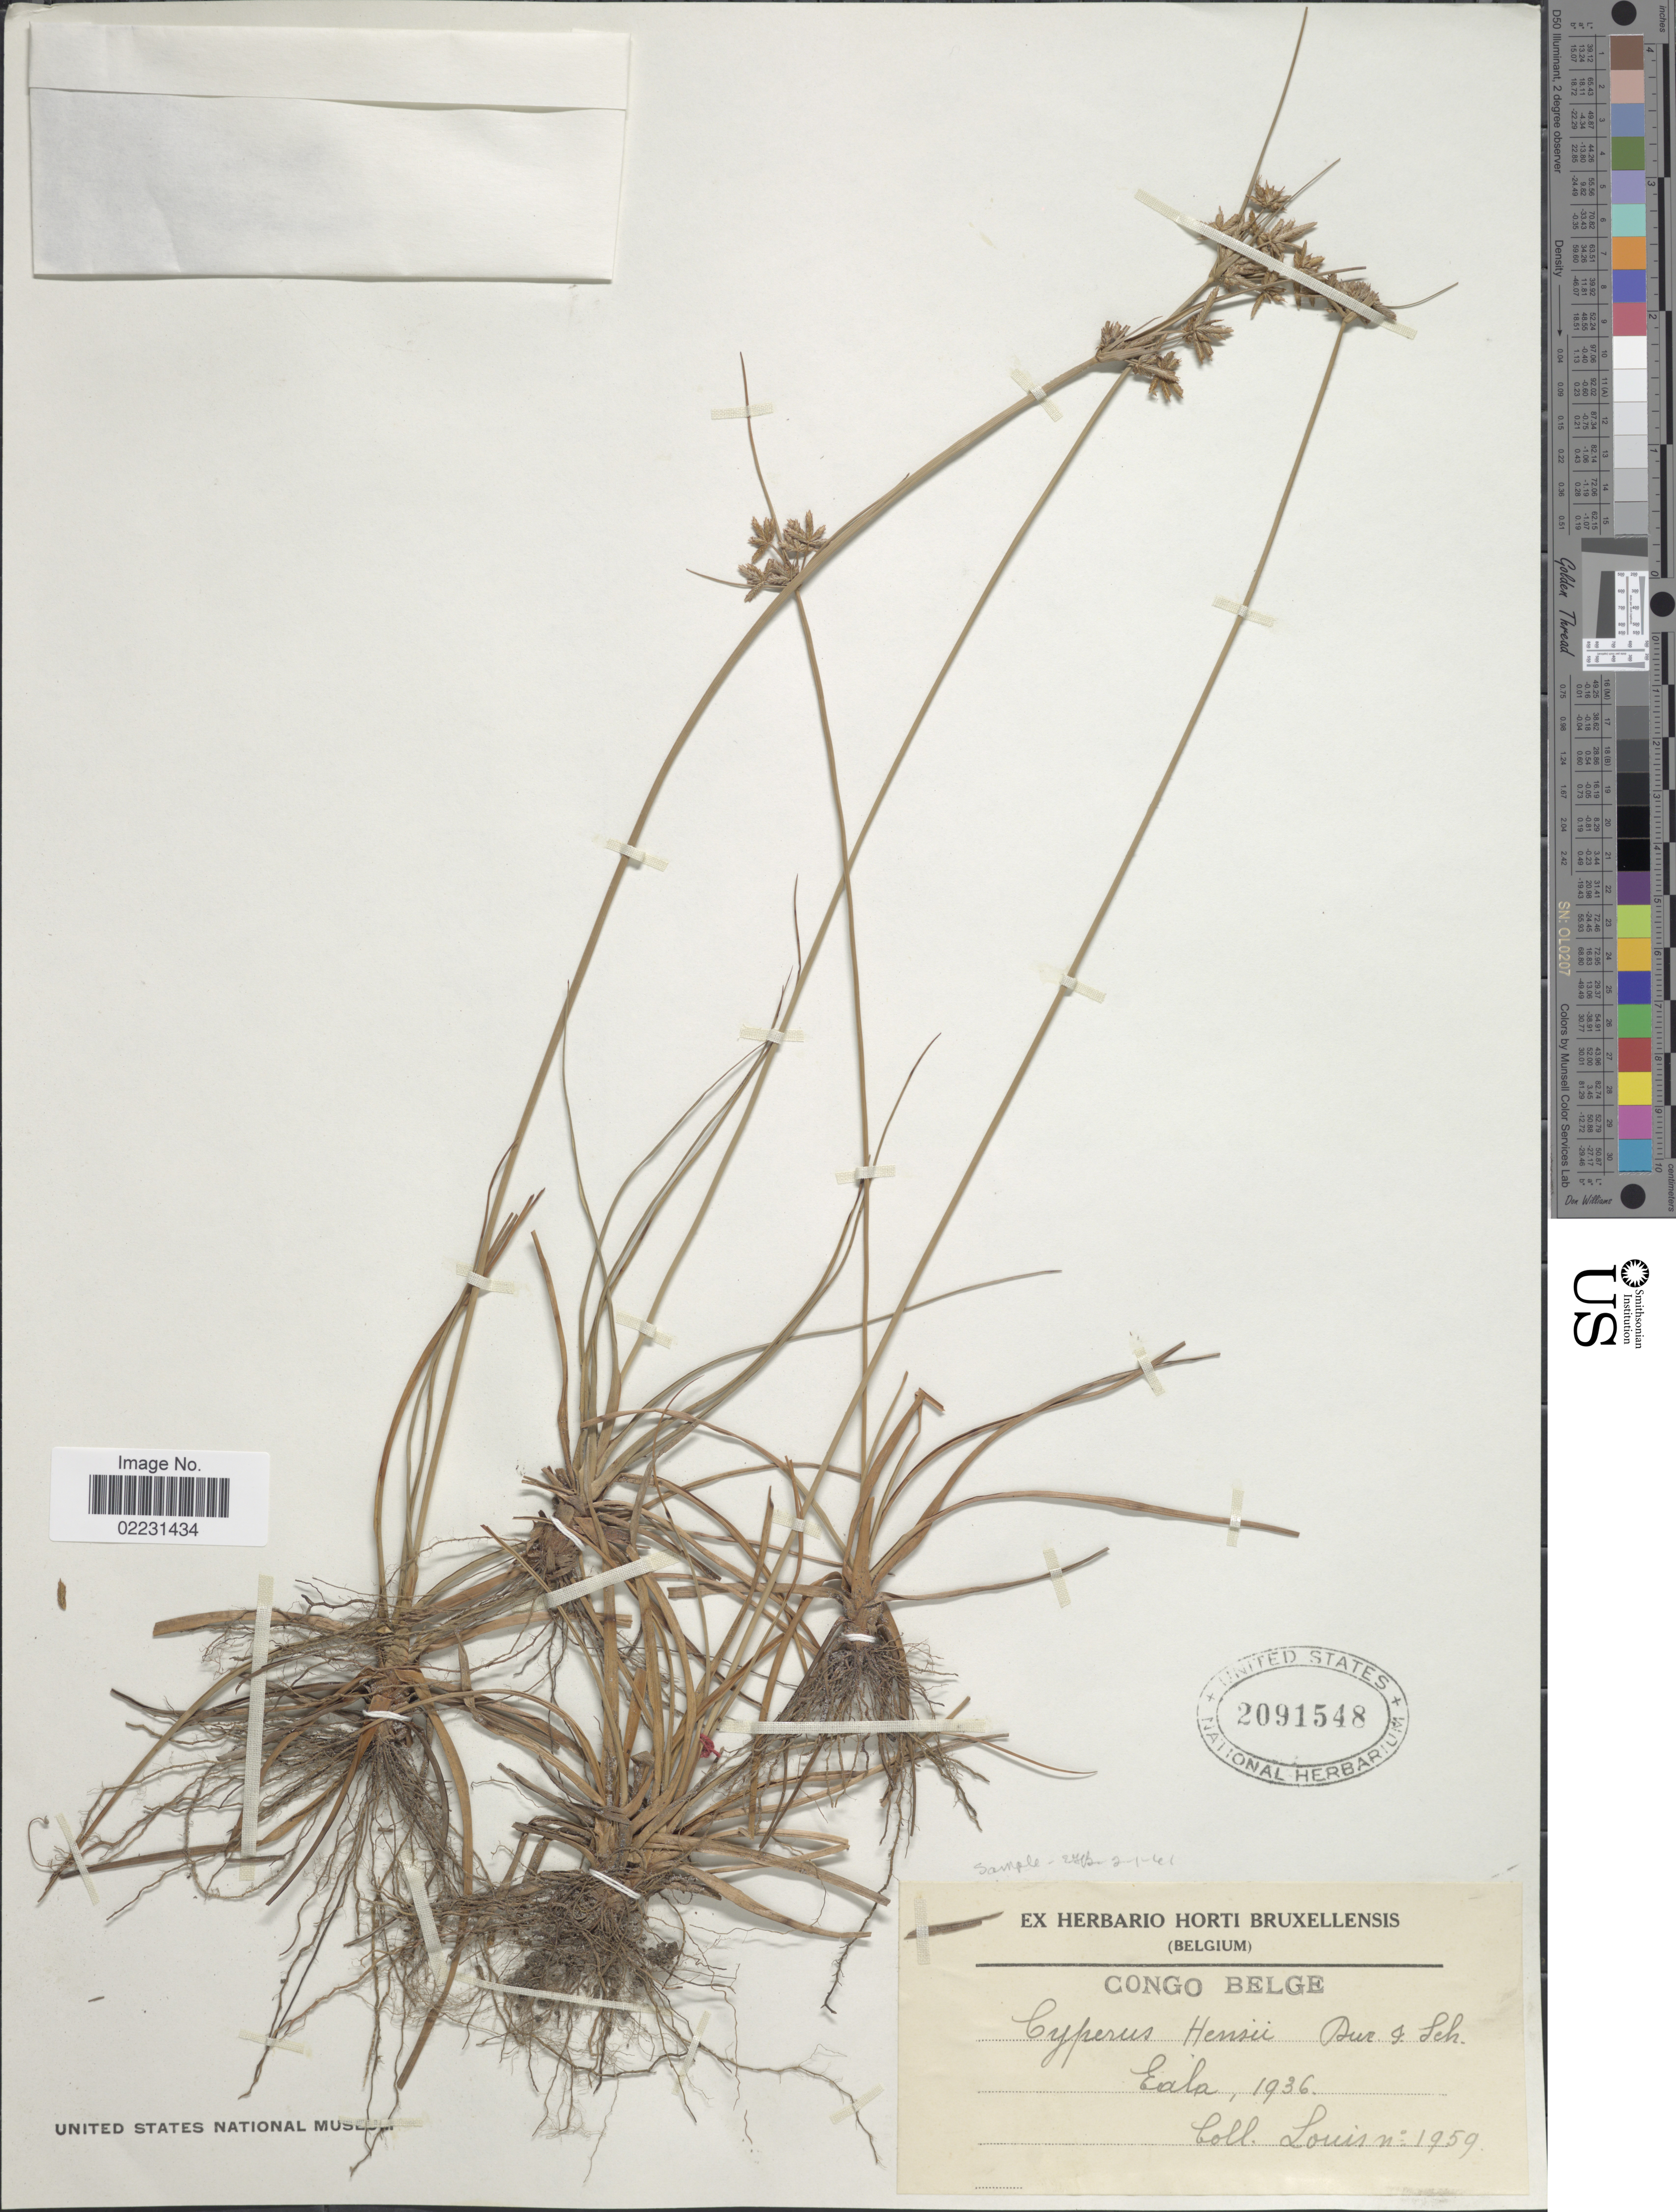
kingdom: Plantae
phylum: Tracheophyta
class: Liliopsida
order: Poales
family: Cyperaceae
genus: Cyperus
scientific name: Cyperus hensii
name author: C.B. Clarke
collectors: Louis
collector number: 1959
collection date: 1936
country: Congo, Democratic Republic of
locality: Eala. Congo Belge.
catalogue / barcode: US 2091548